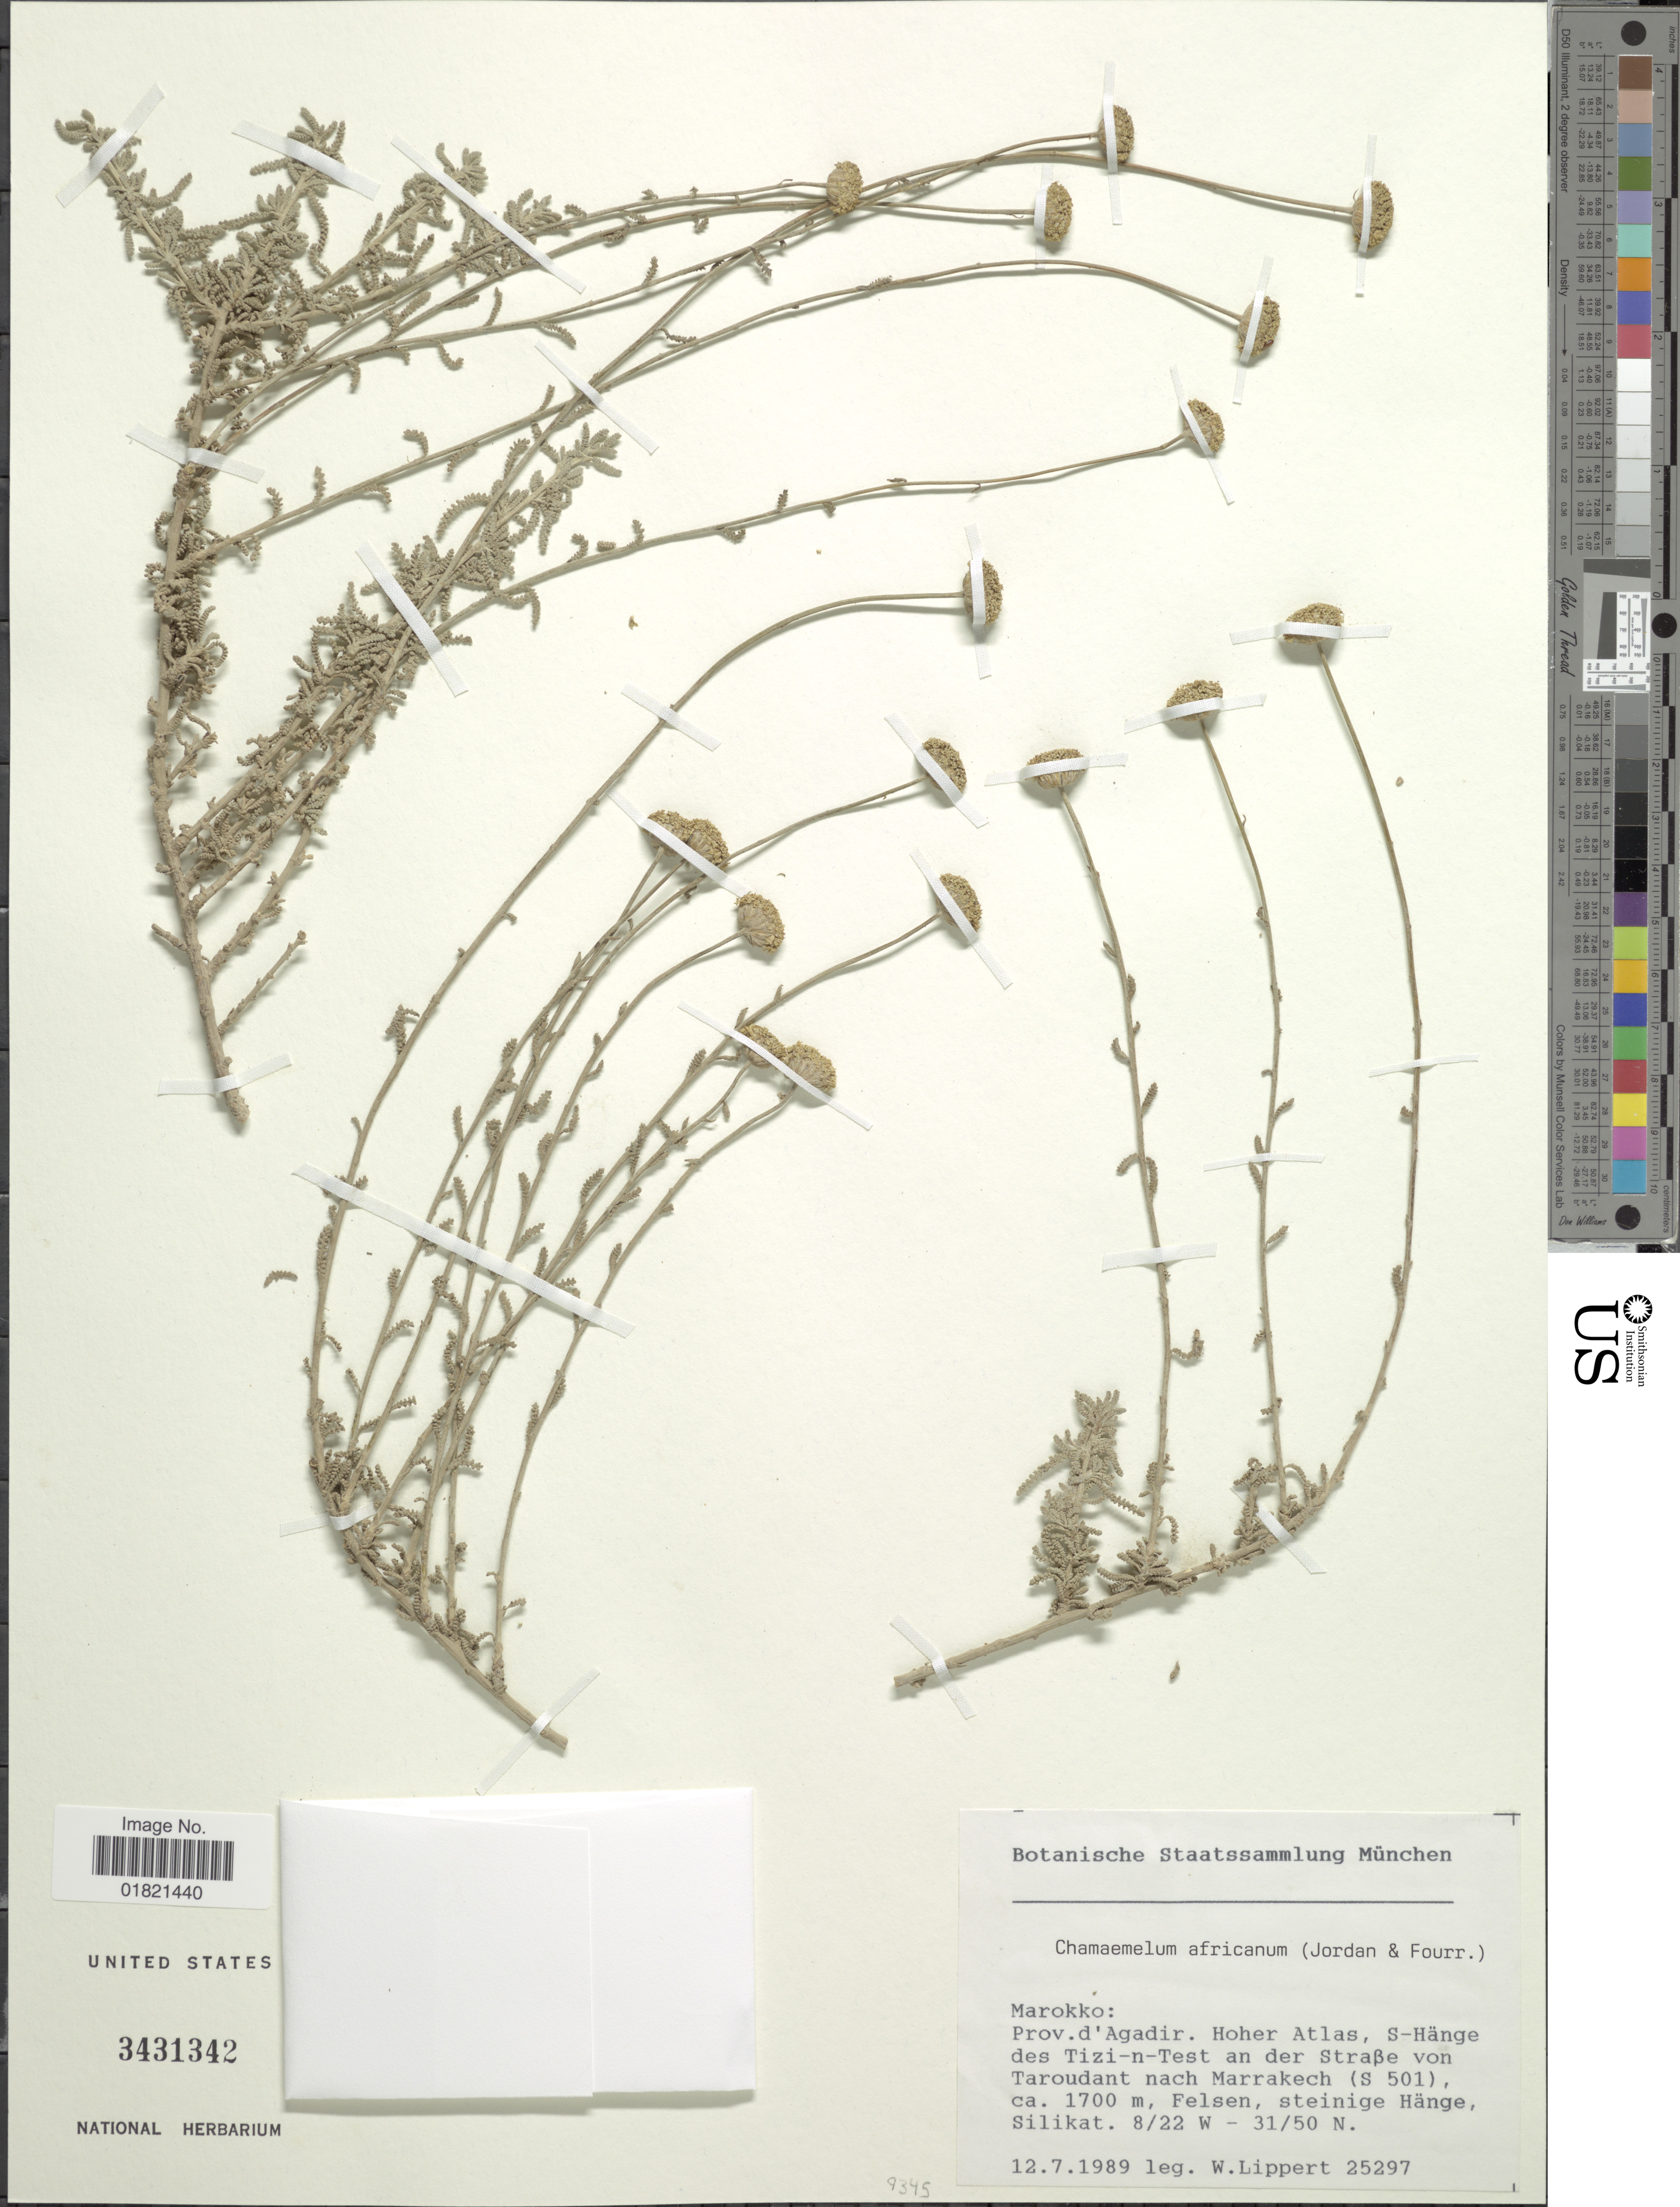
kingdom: Plantae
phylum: Tracheophyta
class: Magnoliopsida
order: Asterales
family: Asteraceae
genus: Santolina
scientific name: Santolina africana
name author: Jord. & Fourr.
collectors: W. Lippert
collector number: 25297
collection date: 1989-07-12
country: Morocco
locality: Prov. d' Agadir. Hoher Atlas, S-Hange des Tizi-n-Test an der Strabe von Taroudant nach Marrakech (S501)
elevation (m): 1700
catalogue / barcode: US 3431342